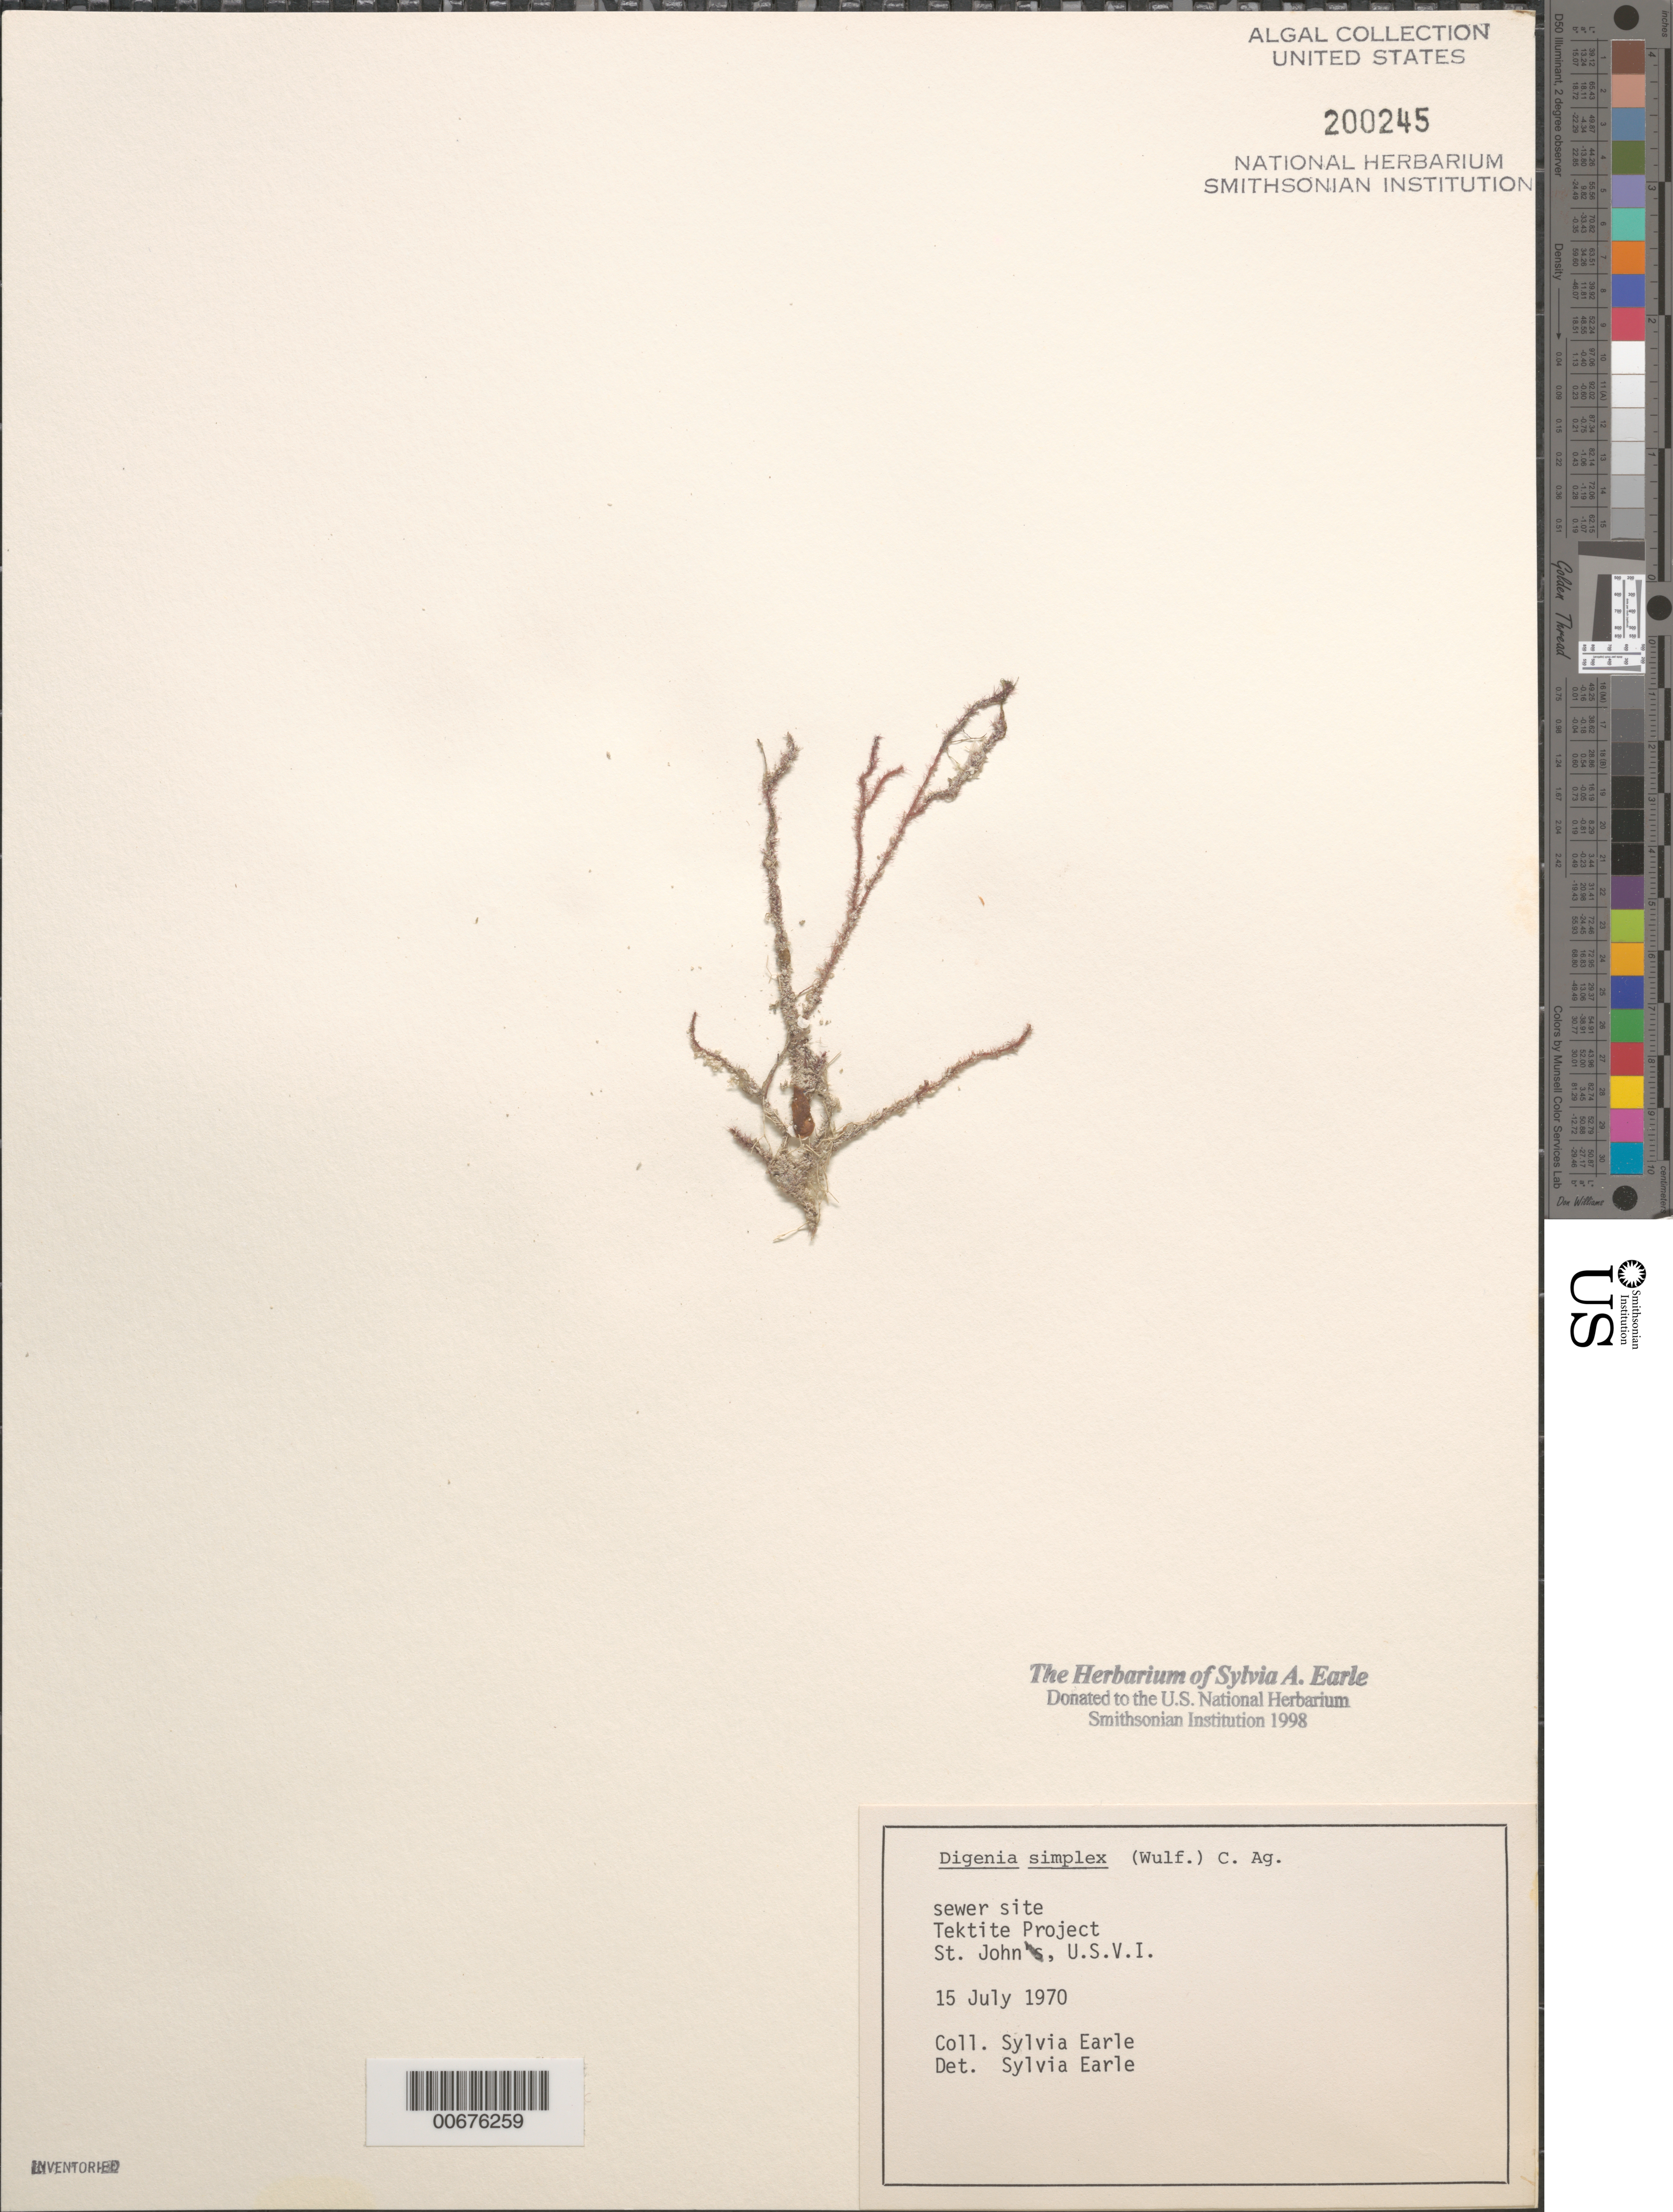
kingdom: Plantae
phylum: Rhodophyta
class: Florideophyceae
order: Ceramiales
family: Rhodomelaceae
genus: Digenea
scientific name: Digenea simplex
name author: (Wulfen) C. Agardh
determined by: Earle, S. A.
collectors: S. A. Earle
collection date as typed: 15 Jul 1970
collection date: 1970-07-15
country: U.S. Virgin Islands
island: St. John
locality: Tektite Project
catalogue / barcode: US 200245